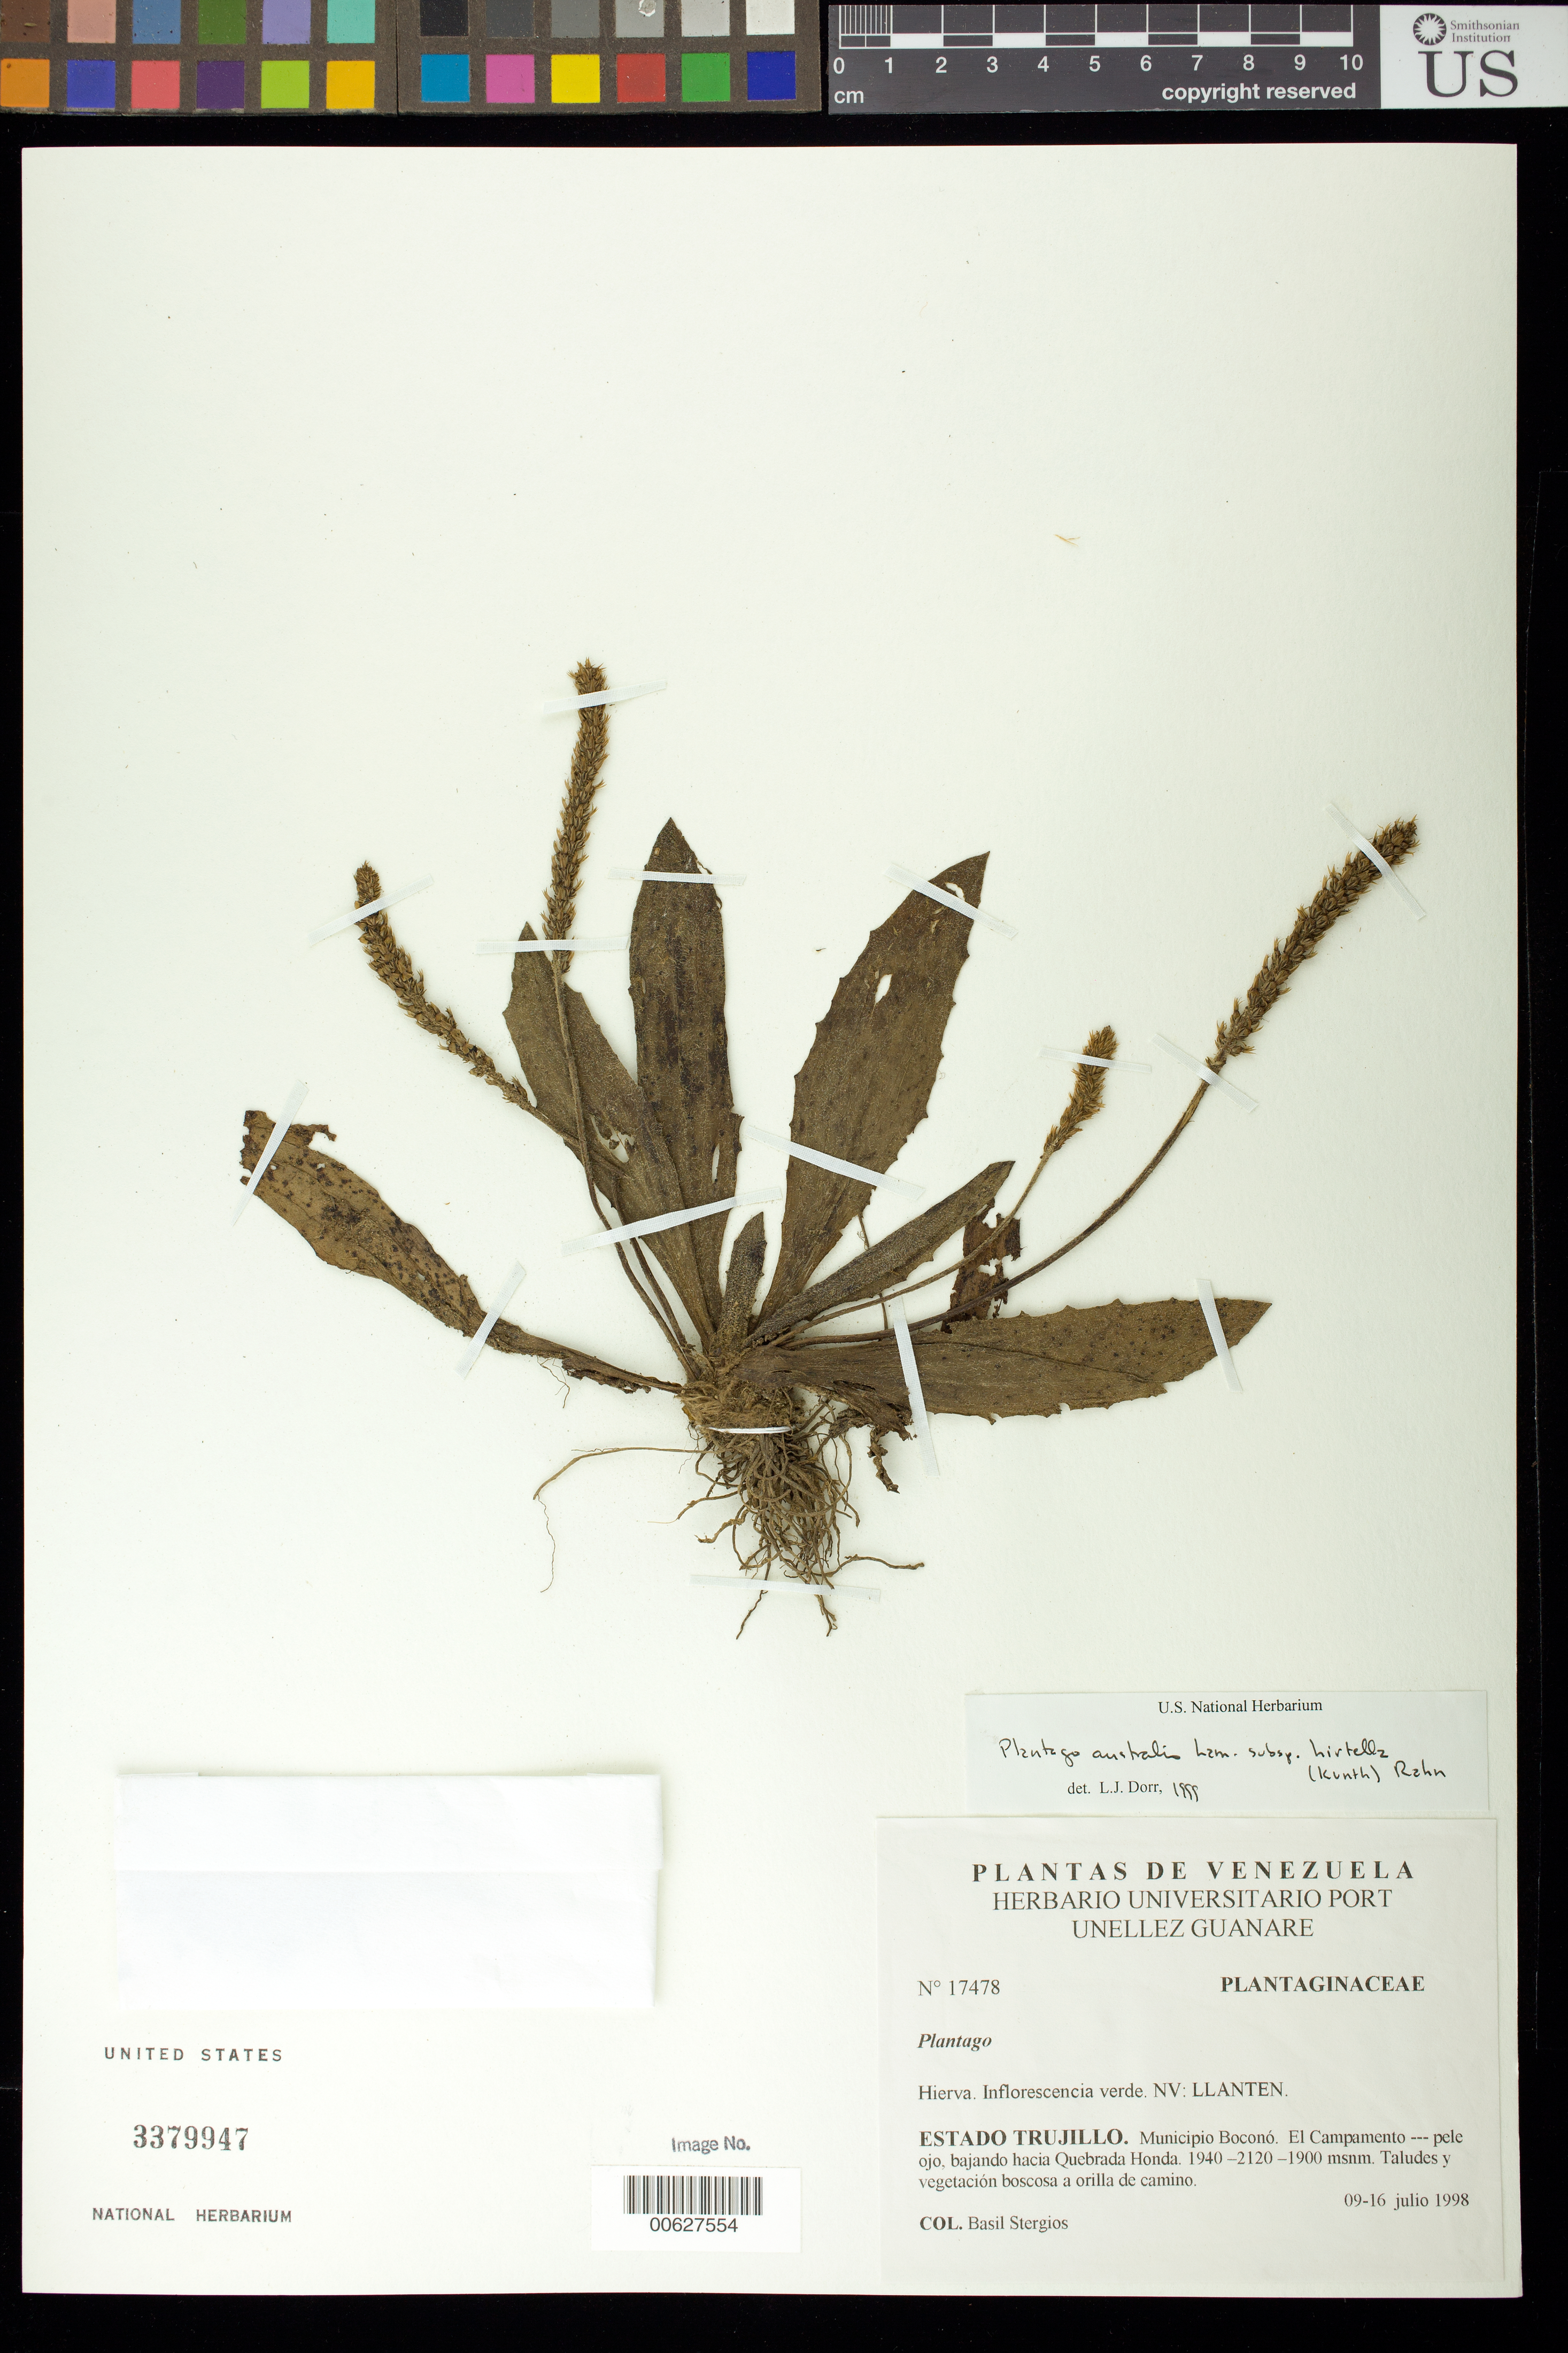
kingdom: Plantae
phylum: Tracheophyta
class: Magnoliopsida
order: Lamiales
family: Plantaginaceae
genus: Plantago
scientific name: Plantago australis subsp. hirtella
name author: (Kunth) Rahn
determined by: Dorr, L. J., (BOT), Smithsonian Institution - National Museum of Natural History (UNITED STATES)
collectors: B. G. Stergios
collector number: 17478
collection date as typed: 09 Jul 1998 to 16 Jul 1998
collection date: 1998-07-09/1998-07-16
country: Venezuela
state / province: Trujillo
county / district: Boconó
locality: Parque Nacional Guaramacal, El campamento-pele ojo, bajando hacia Quebrada Honda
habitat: Taludes y vegetación boscosa a orilla de camino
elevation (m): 1900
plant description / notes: Common name: Llanten; PORT, US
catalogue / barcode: US 3379947